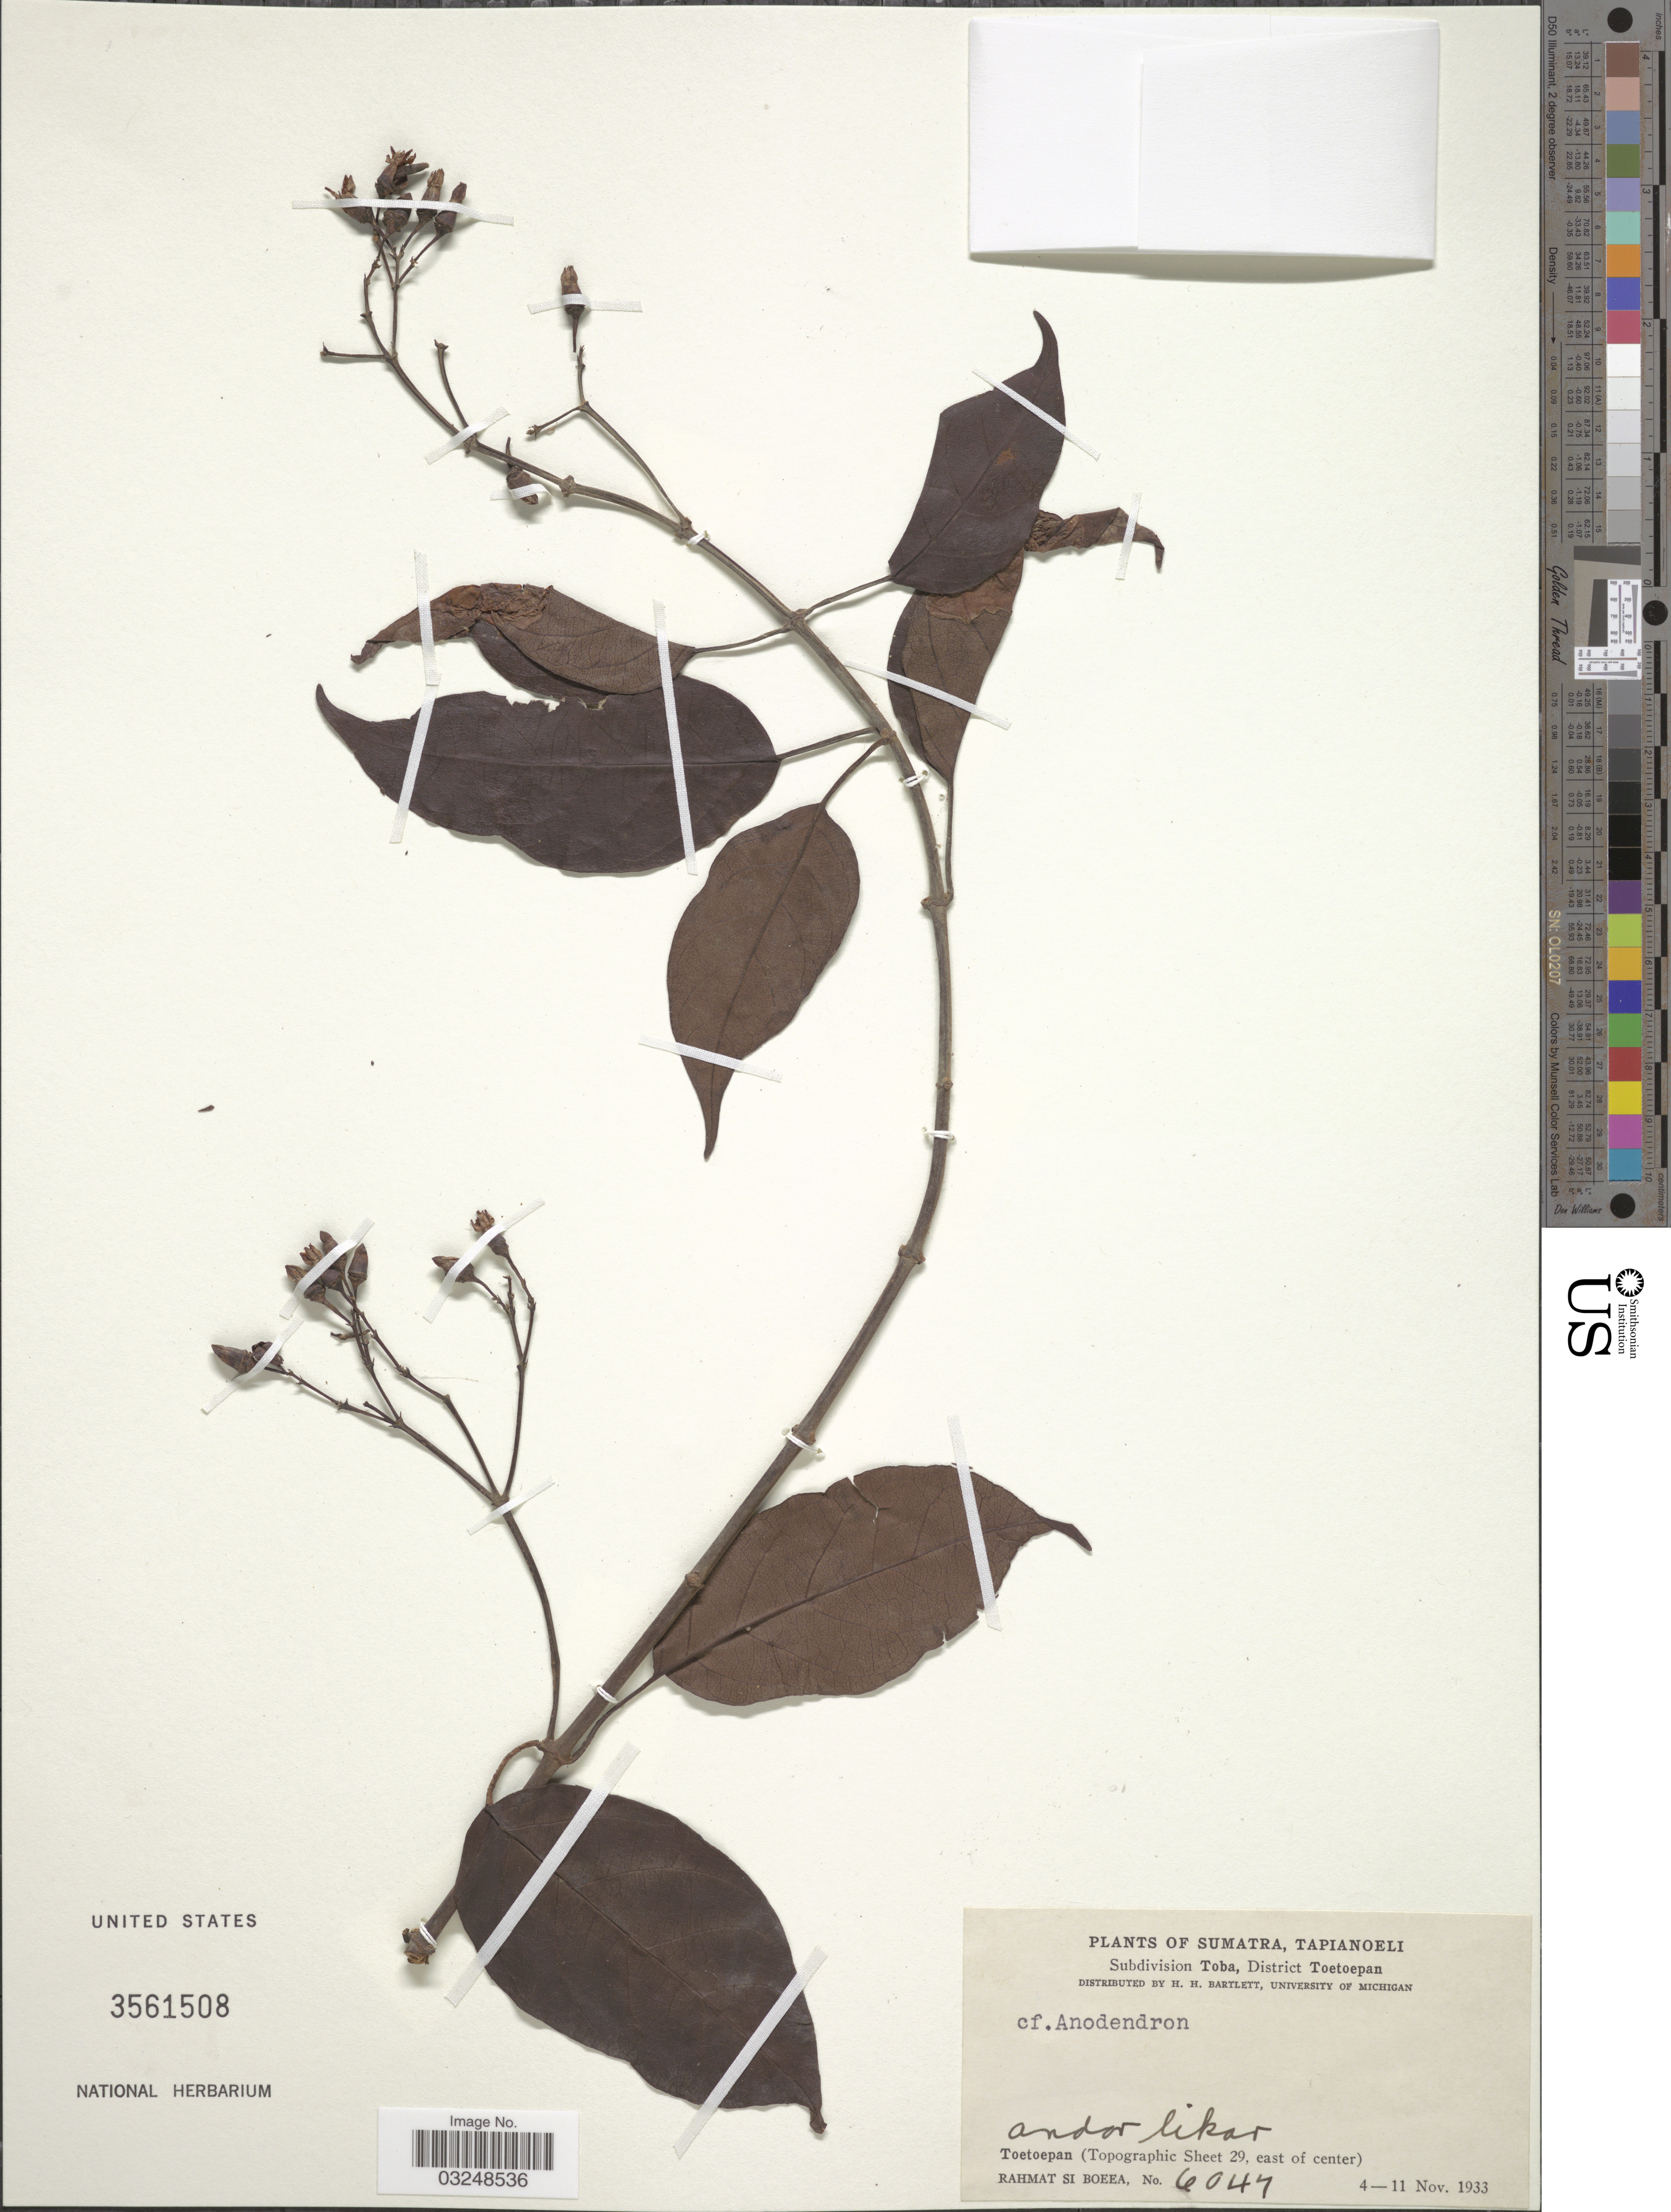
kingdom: Plantae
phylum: Tracheophyta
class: Magnoliopsida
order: Gentianales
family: Apocynaceae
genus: Anodendron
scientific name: Anodendron sp.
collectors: Rahmat Si Boeea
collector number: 6047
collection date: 1933-11-04/1933-11-11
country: Indonesia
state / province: Sumatra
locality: Sumatra, Tapianoeli, Subdivision Toba, District Toetoepan, Andor Likar, Toetoepan (Topographic Sheet 29, east of center).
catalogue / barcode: US 3561508